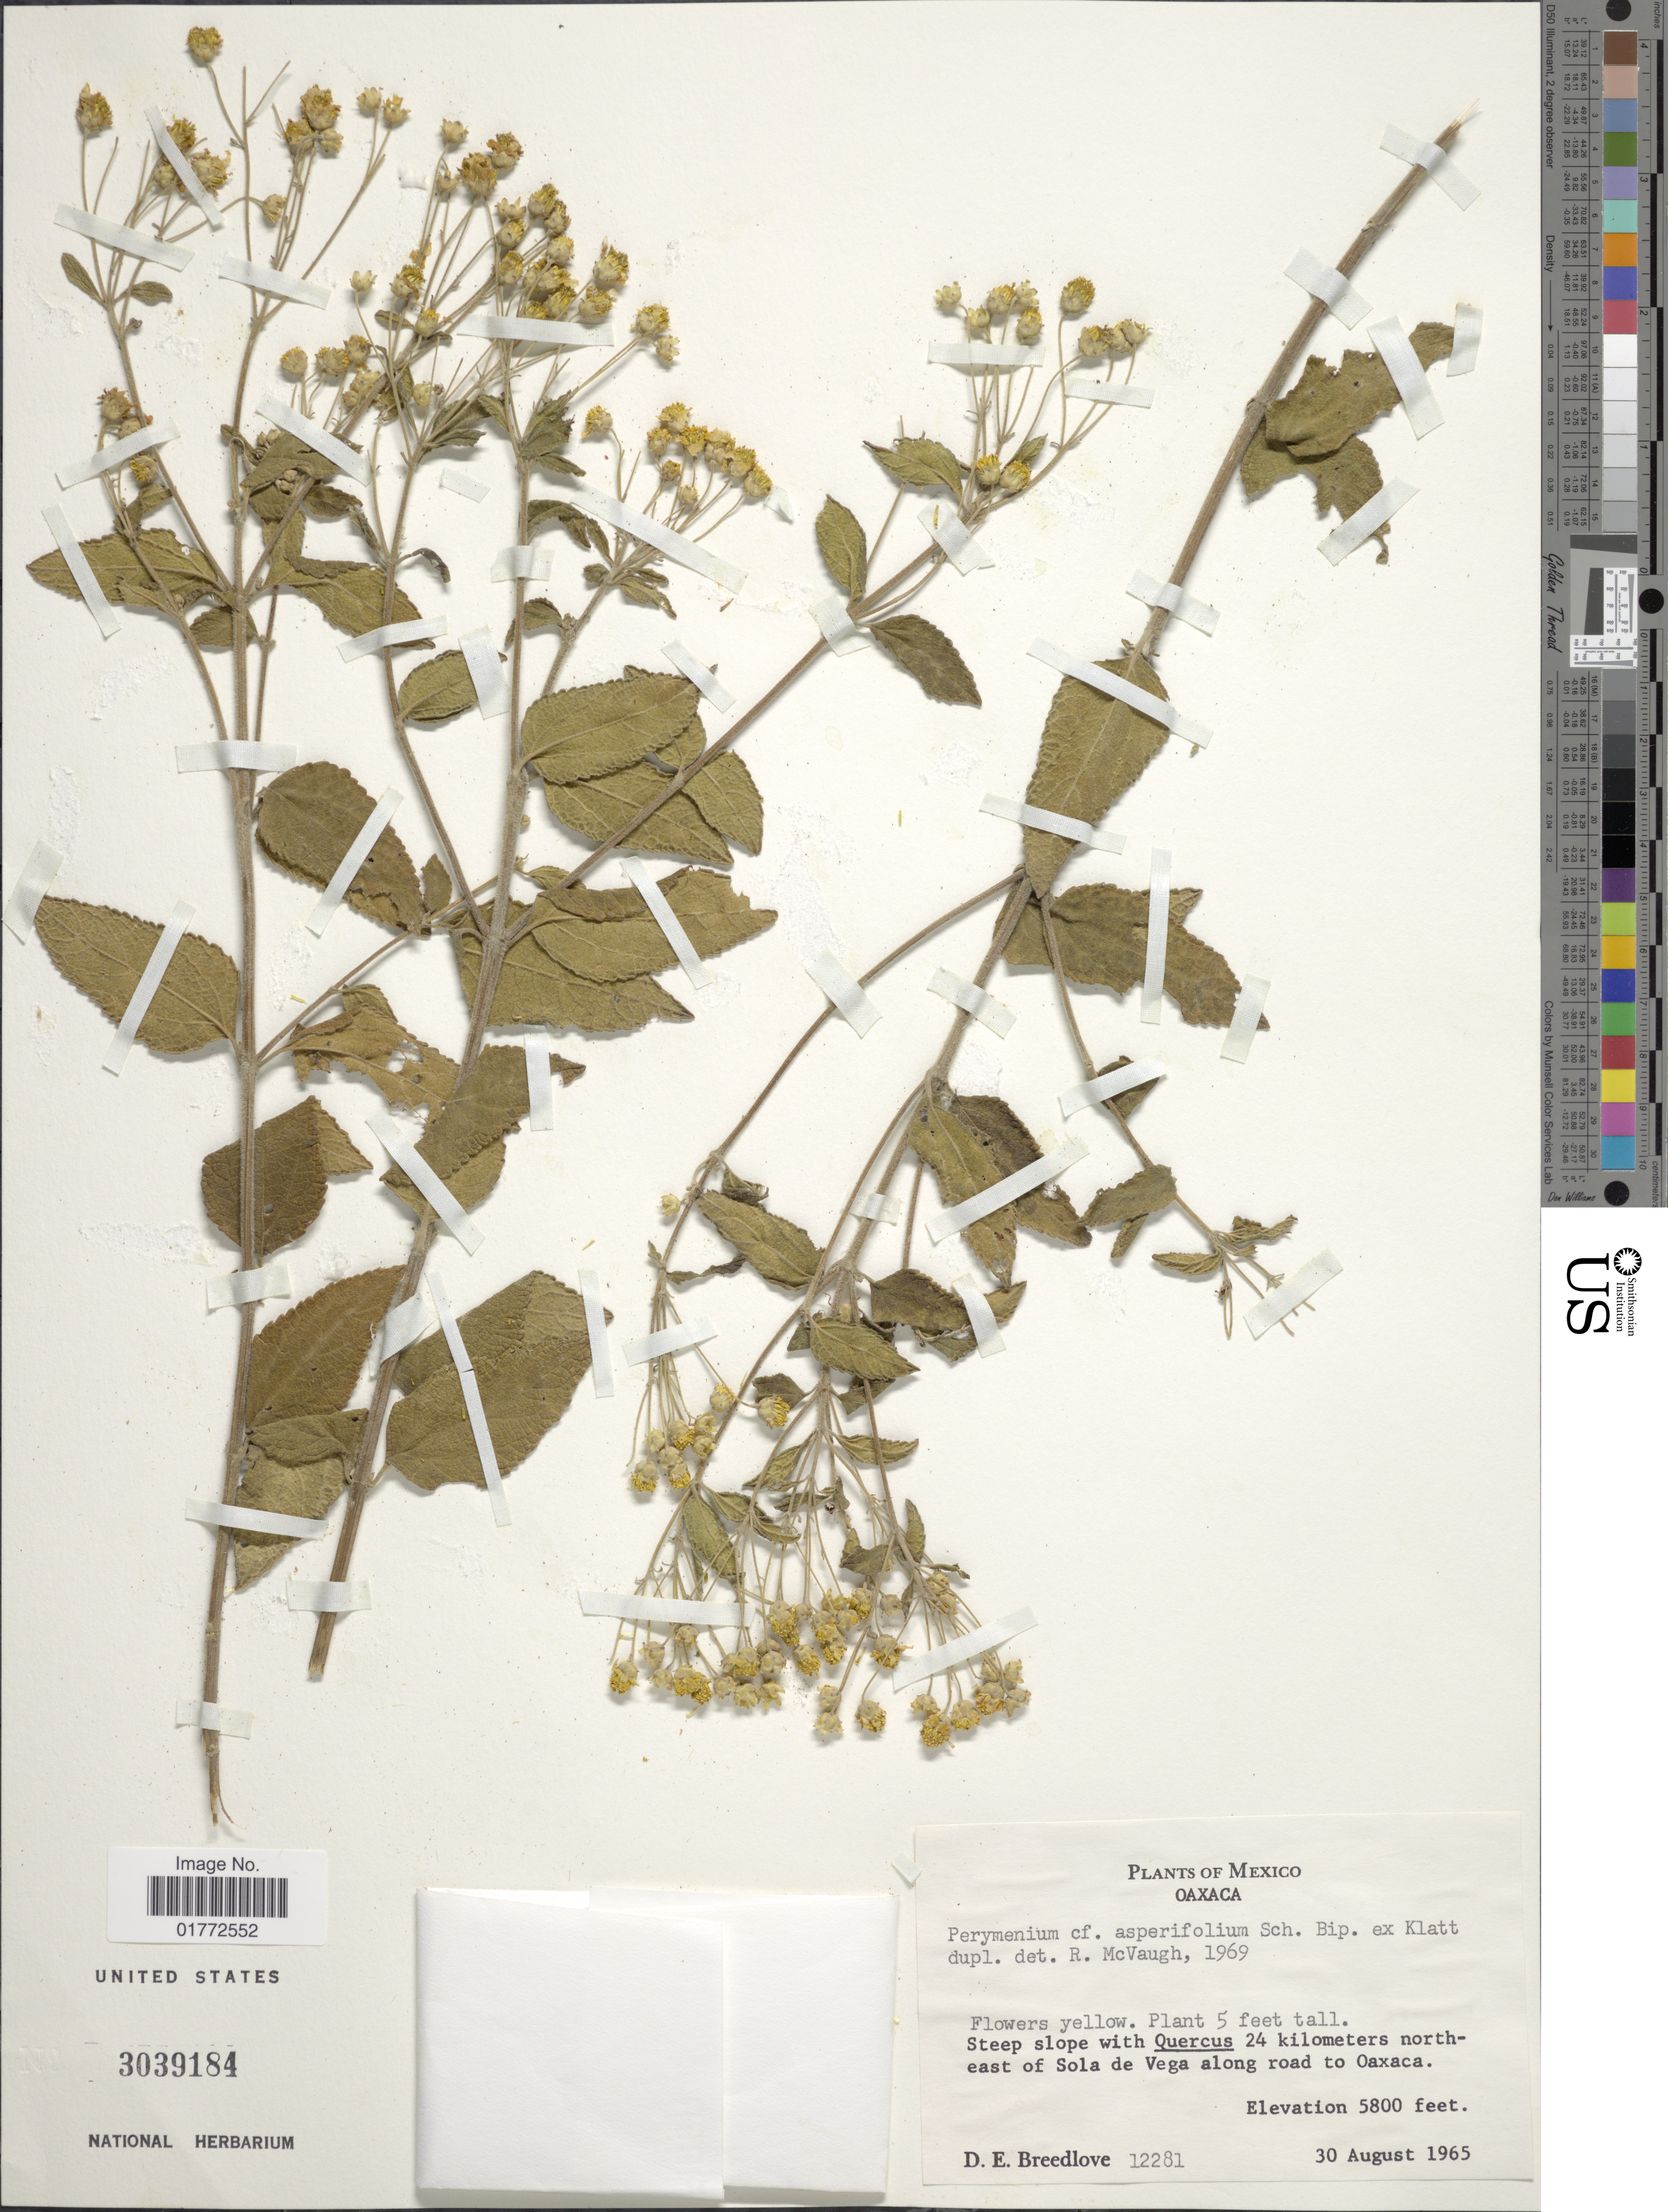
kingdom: Plantae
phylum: Tracheophyta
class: Magnoliopsida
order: Asterales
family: Asteraceae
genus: Perymenium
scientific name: Perymenium asperifolium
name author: Sch. Bip. ex Klatt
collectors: D. E. Breedlove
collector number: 12281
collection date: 1965-08-30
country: Mexico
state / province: Oaxaca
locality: Steep slope with Quercus 24 kilometers northeast of Sola de Vega along road to Oaxaca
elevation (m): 1768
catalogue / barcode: US 3039184